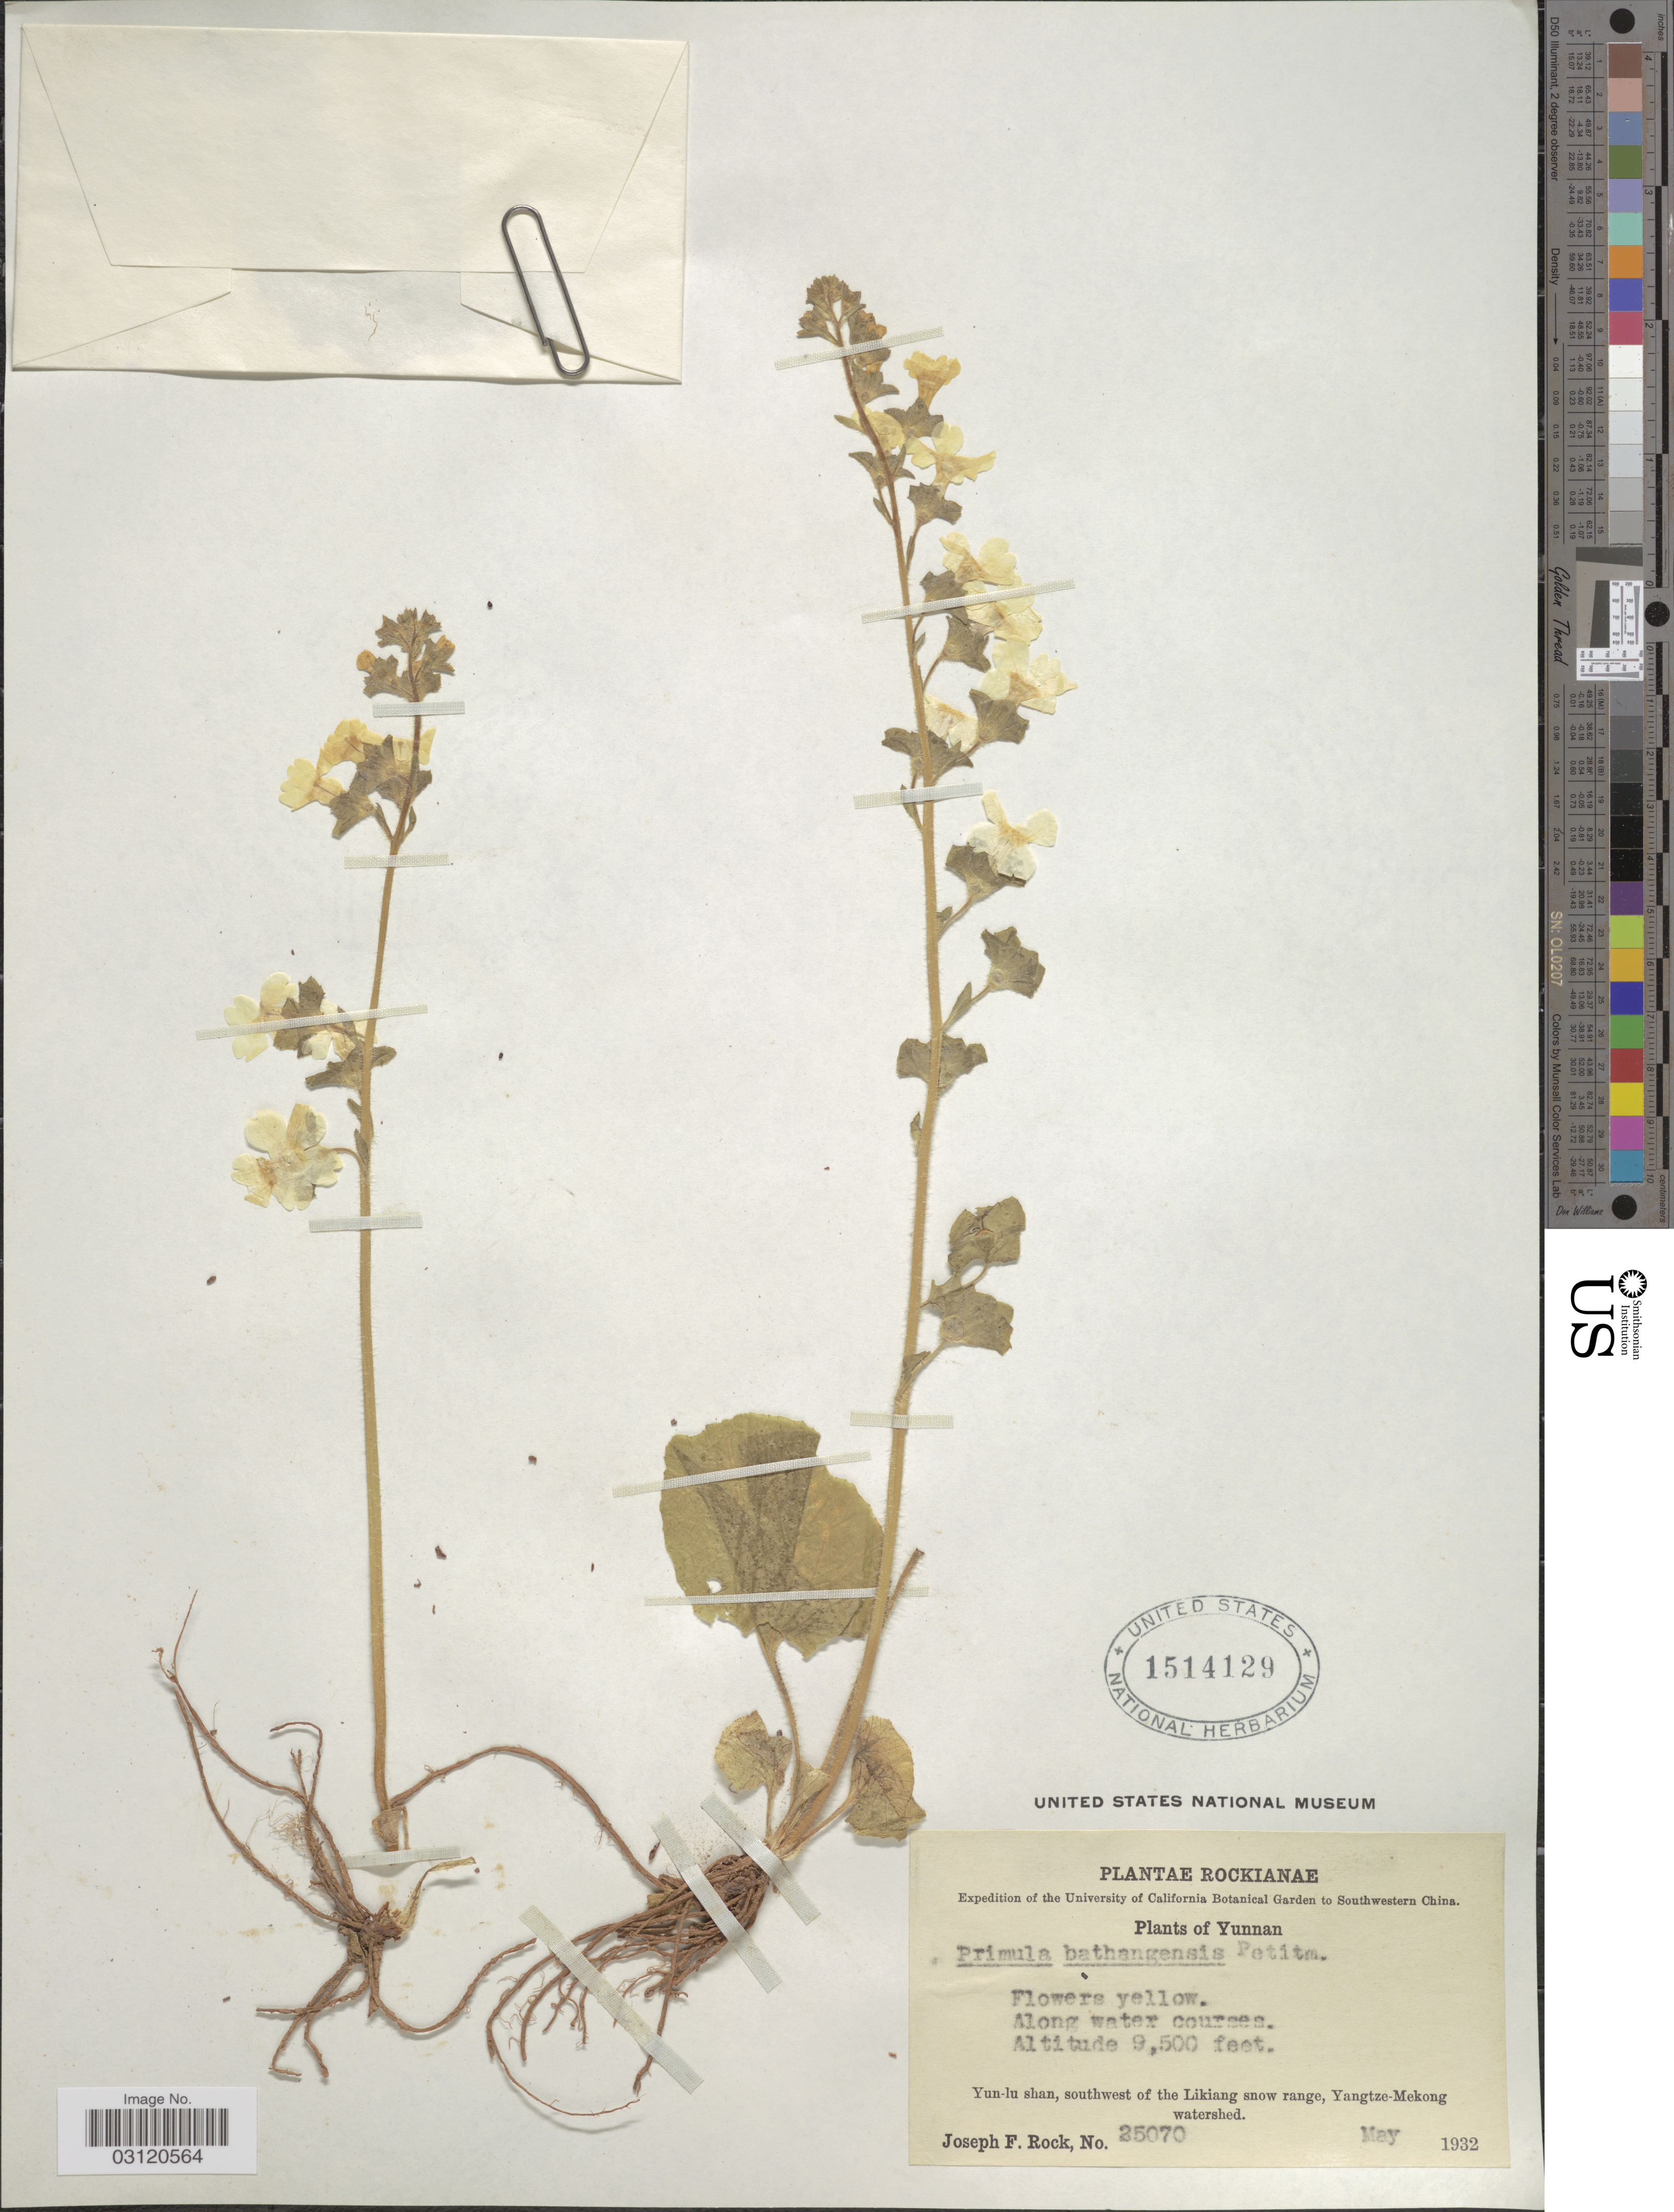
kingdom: Plantae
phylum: Tracheophyta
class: Magnoliopsida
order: Ericales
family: Primulaceae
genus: Primula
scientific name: Primula bathangensis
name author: Petitm.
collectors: J. F. Rock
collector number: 25070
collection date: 1932-05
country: China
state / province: Yunnan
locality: Southwestern China, Yun-lu shan, southwest of the Likiang snow range, Yangtze-Mekong watershed.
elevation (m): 2896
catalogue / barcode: US 1514129